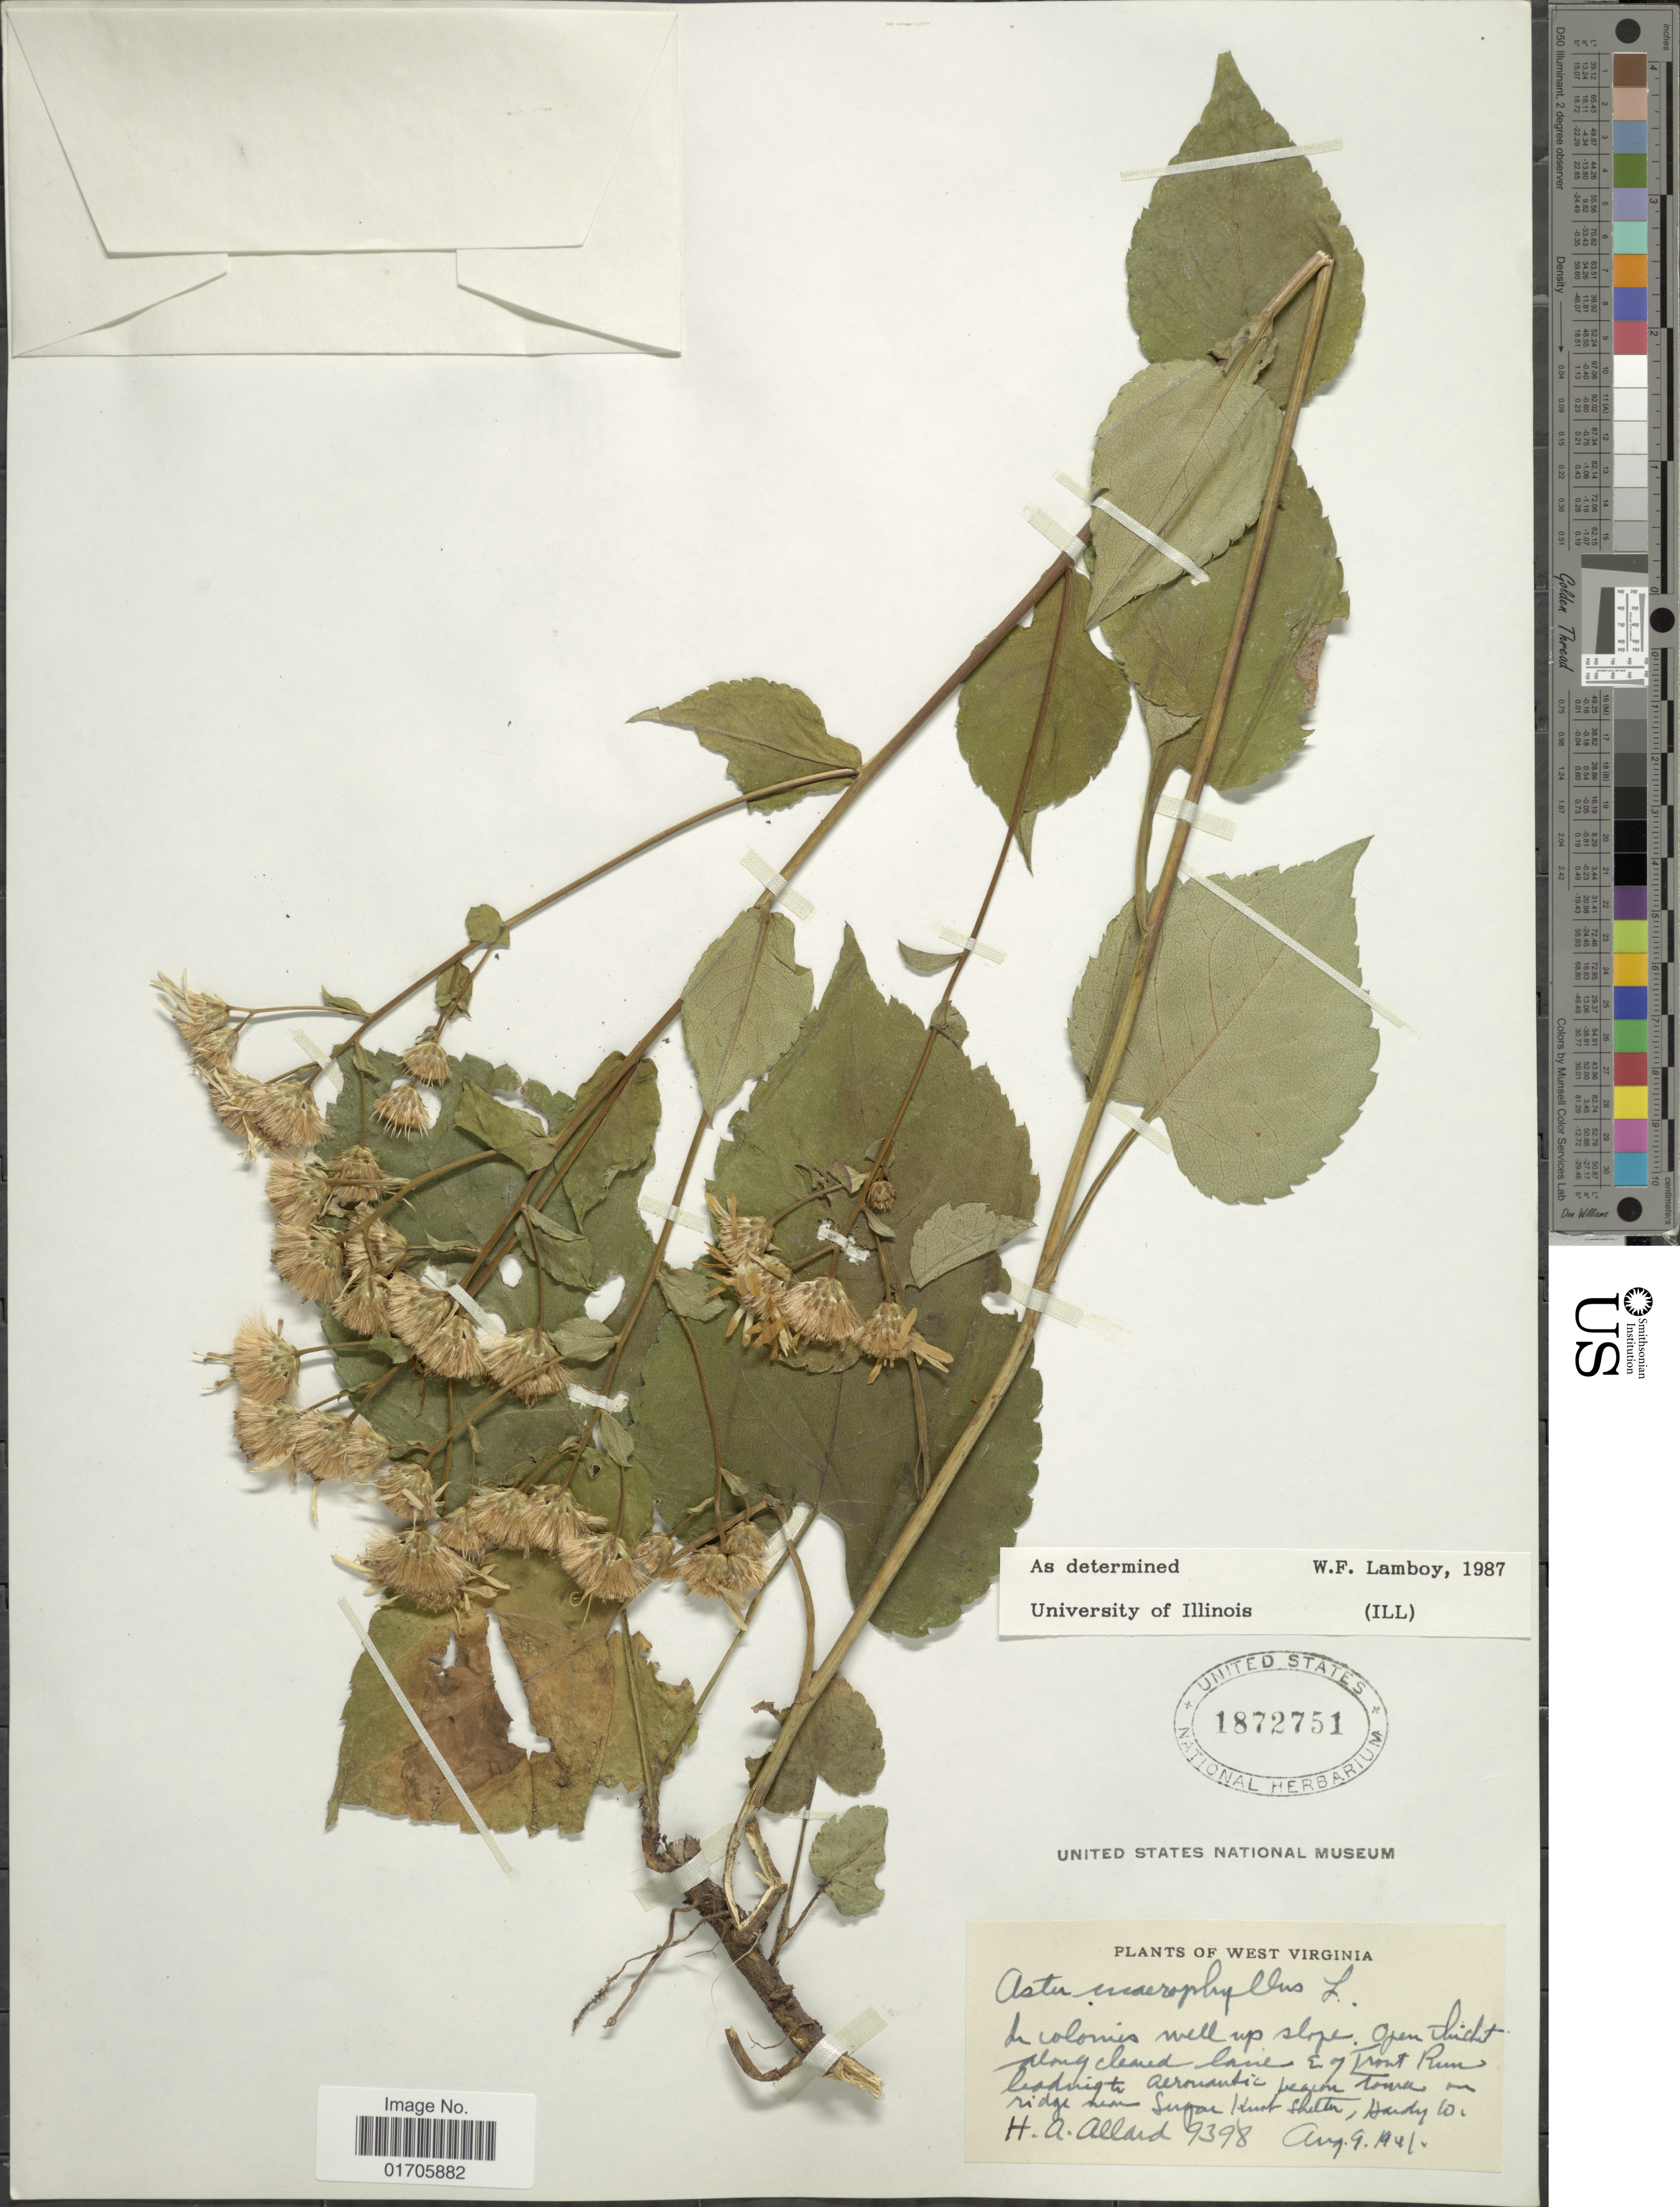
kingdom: Plantae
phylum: Tracheophyta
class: Magnoliopsida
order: Asterales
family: Asteraceae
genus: Eurybia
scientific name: Eurybia macrophylla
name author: (L.) Cass.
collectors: H. A. Allard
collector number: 9398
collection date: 1941-08-09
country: United States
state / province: West Virginia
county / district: Hardy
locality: West Virginia. Open thicket along cleared lane E. of Trout Run leading to Aeronautic beacon Town on ridge near Sugar Knob Shelter, Hardy Co.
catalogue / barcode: US 1872751